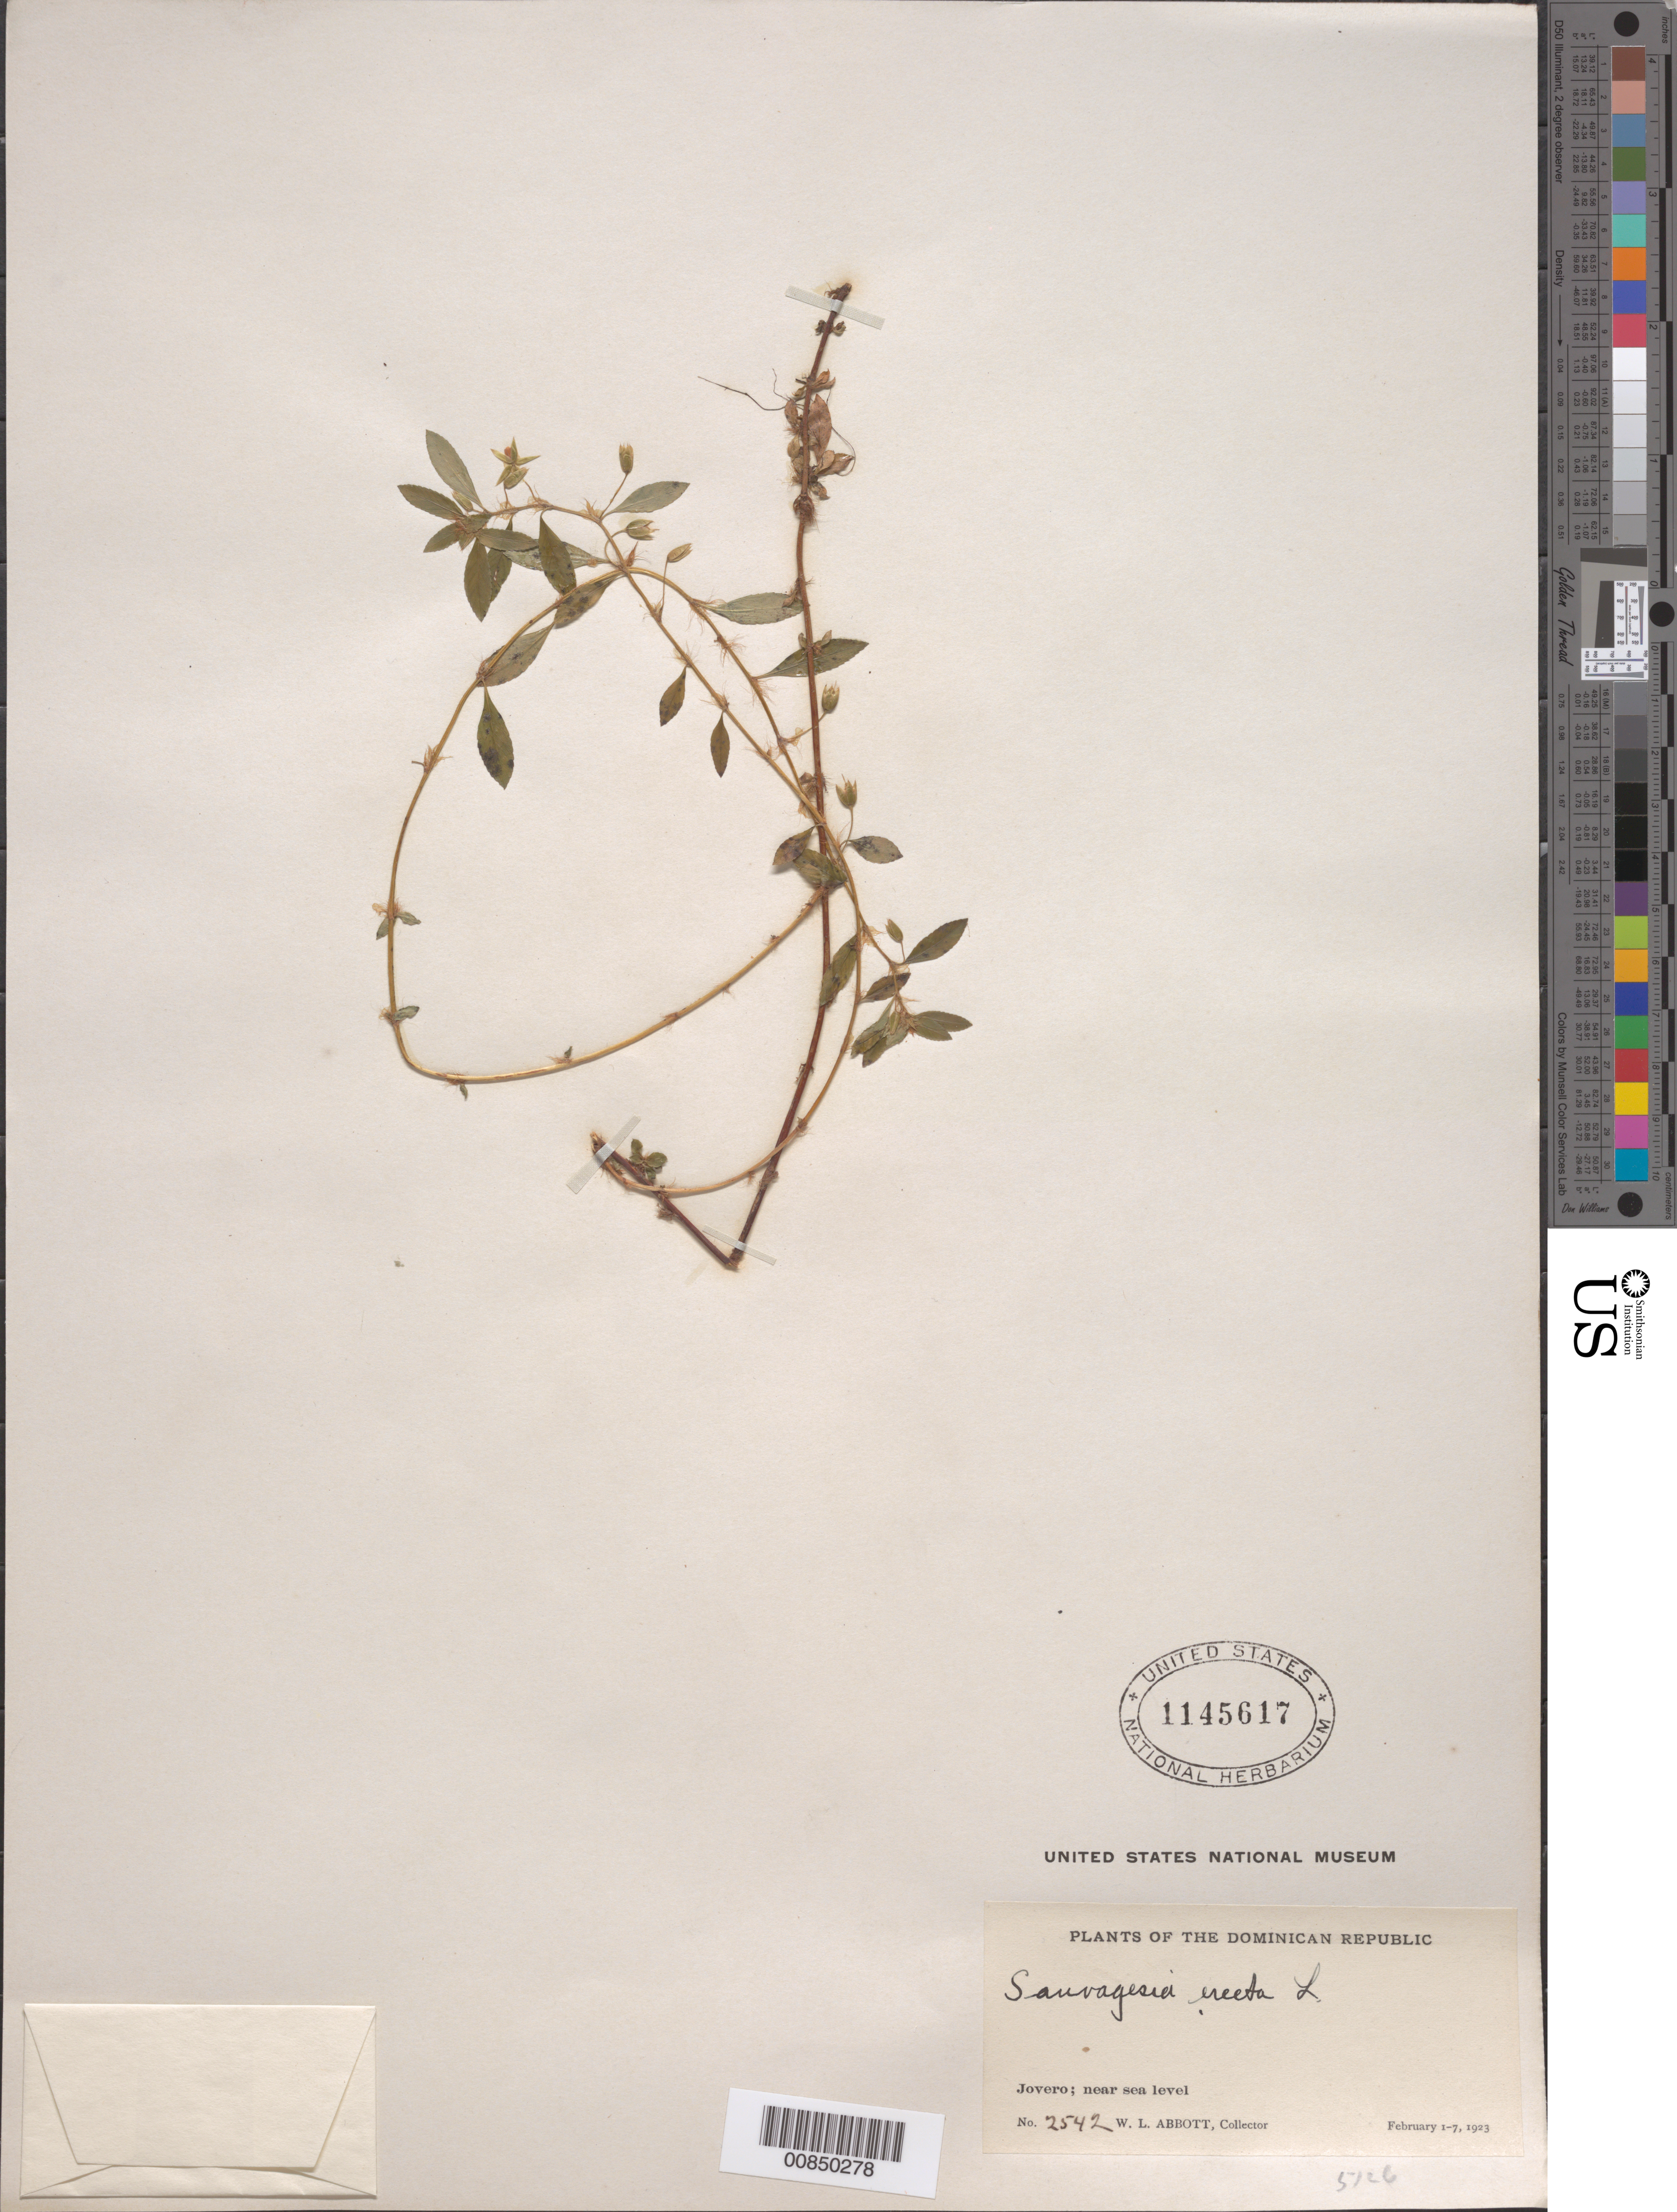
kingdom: Plantae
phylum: Tracheophyta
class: Magnoliopsida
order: Malpighiales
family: Ochnaceae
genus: Sauvagesia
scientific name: Sauvagesia erecta subsp. erecta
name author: L.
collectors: W. L. Abbott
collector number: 2542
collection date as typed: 01 Feb 1923 to 07 Feb 1923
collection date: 1923-02-01/1923-02-07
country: Dominican Republic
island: Hispaniola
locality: Jovero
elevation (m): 0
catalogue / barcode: US 1145617